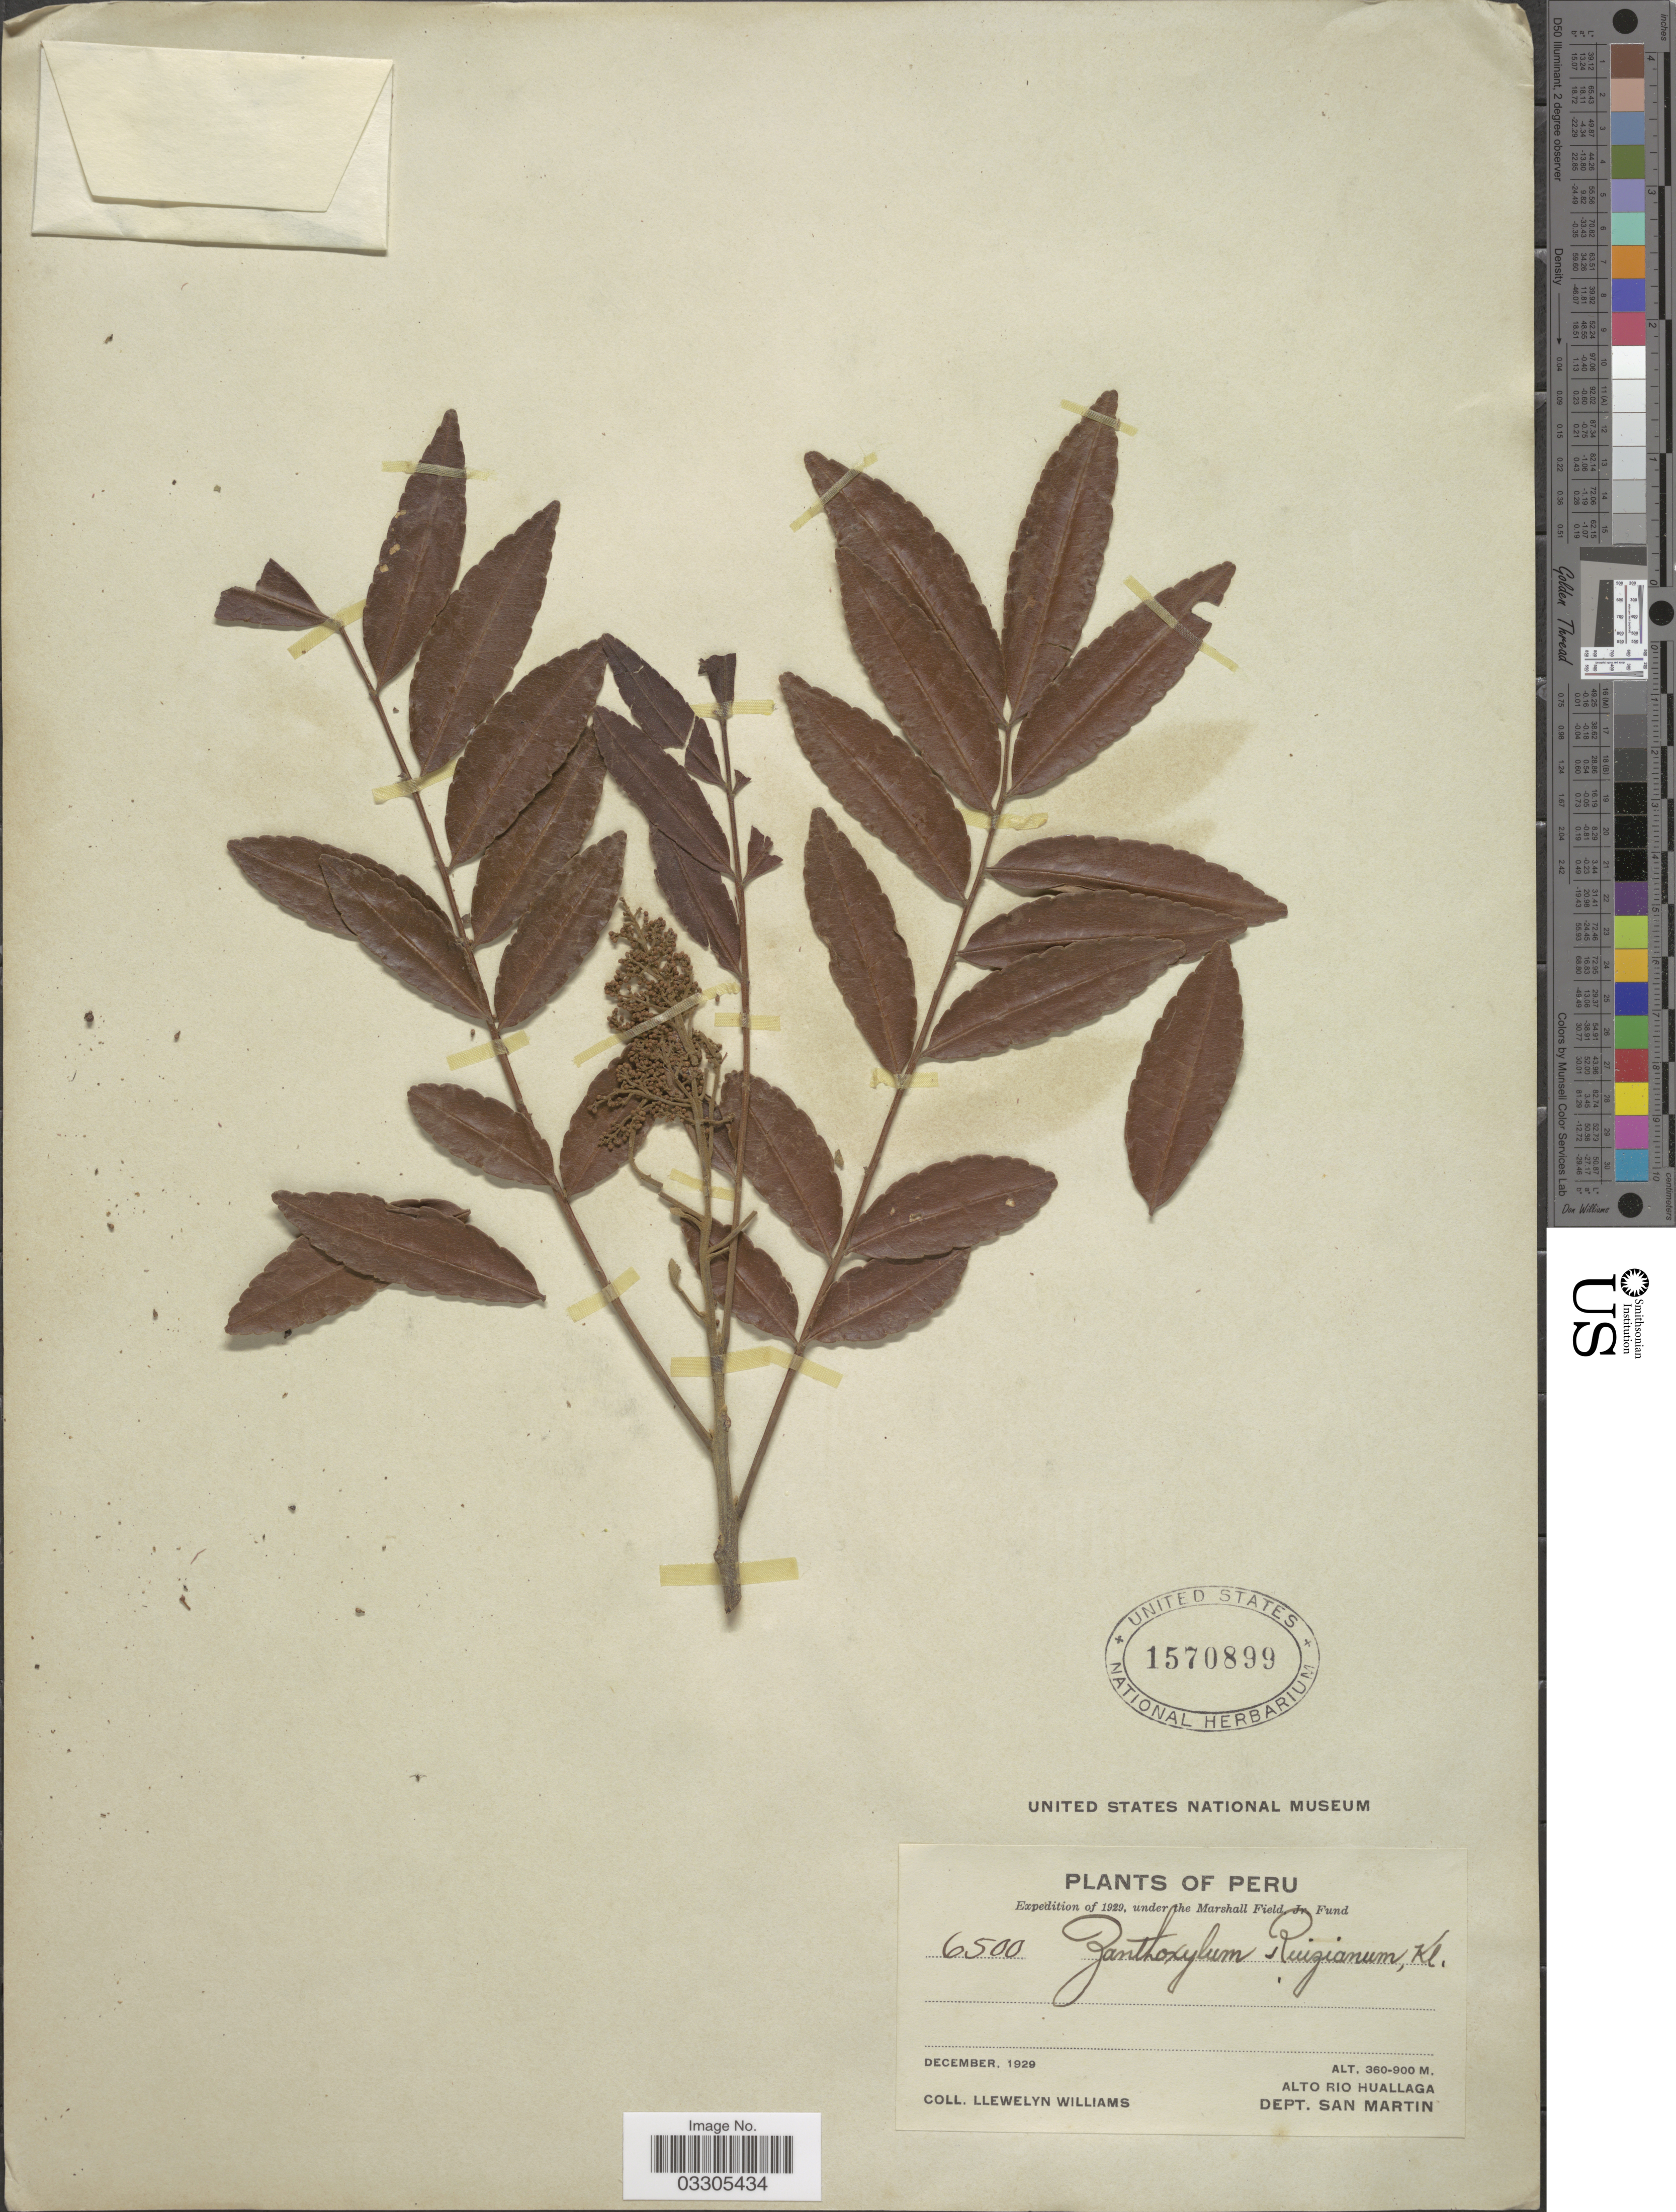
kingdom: Plantae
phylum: Tracheophyta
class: Magnoliopsida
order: Sapindales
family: Rutaceae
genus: Zanthoxylum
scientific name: Zanthoxylum ruizianum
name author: (Engl.) J.F. Macbr.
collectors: Ll. Williams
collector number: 6500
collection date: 1929-12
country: Peru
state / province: San Martín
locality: Alto Rio Huallaga. Dept. San Martin.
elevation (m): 360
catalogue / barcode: US 1570899